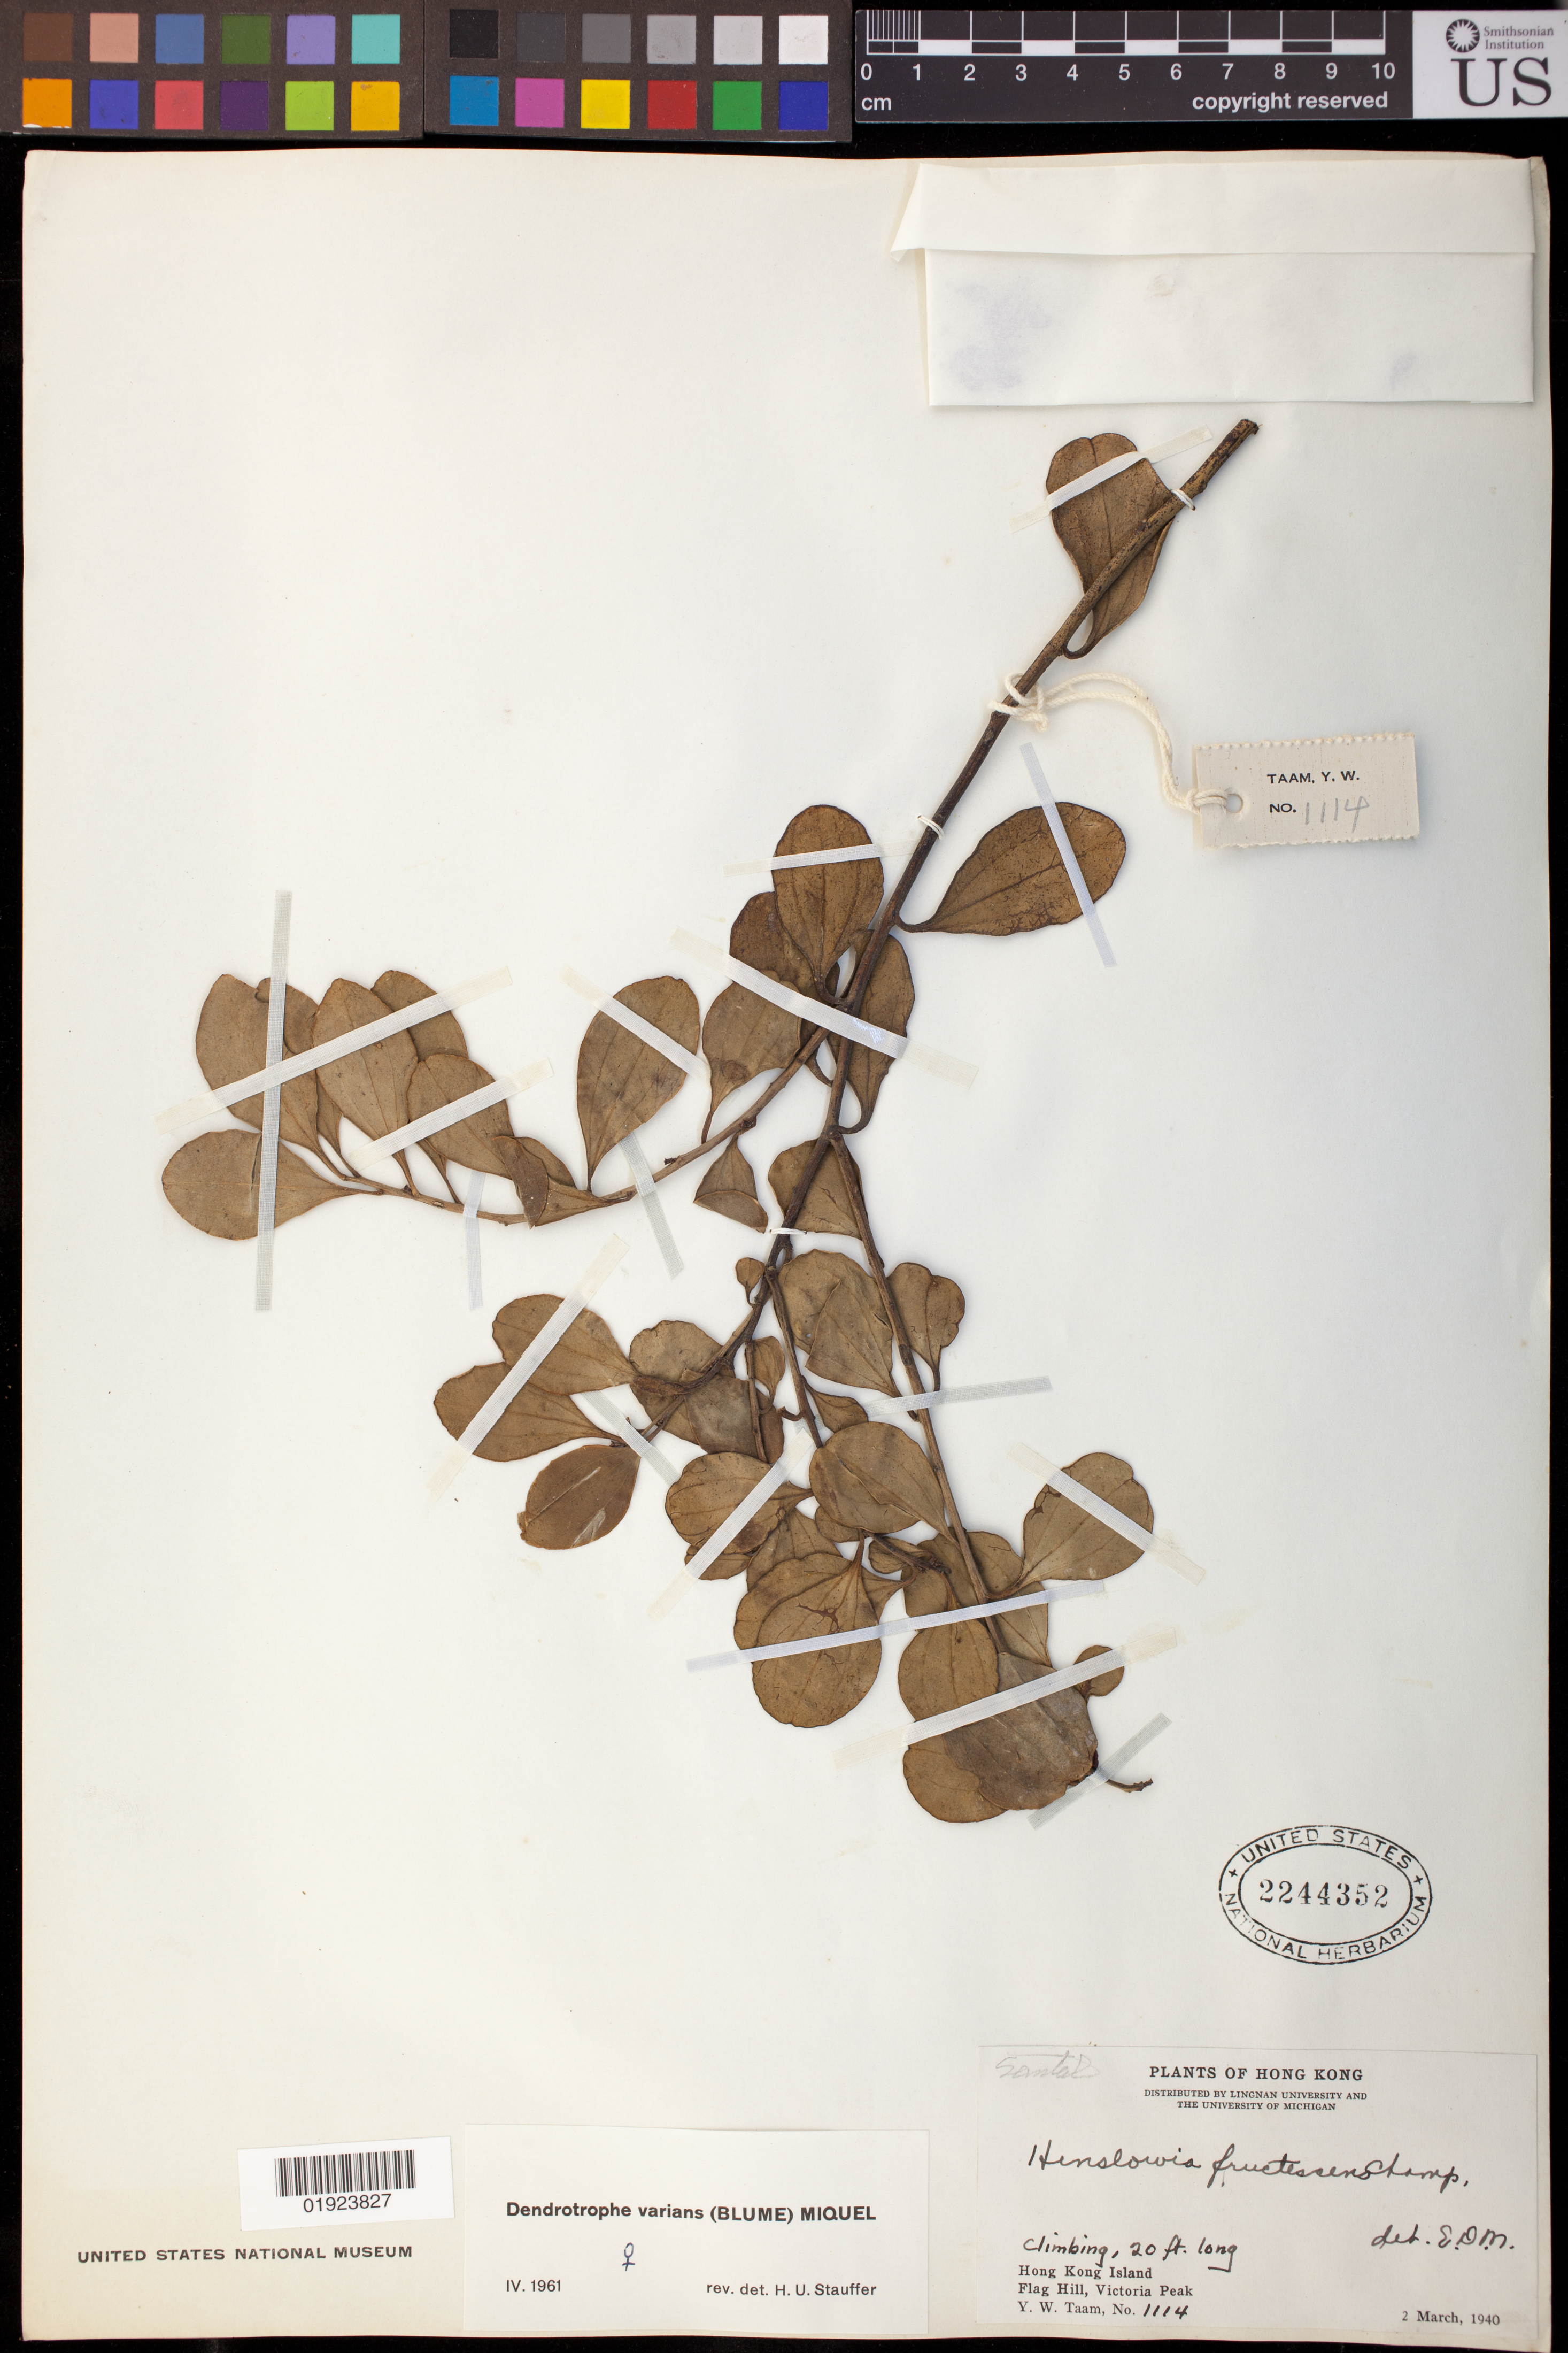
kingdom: Plantae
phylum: Tracheophyta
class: Magnoliopsida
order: Santalales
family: Amphorogynaceae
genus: Dendrotrophe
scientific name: Dendrotrophe varians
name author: (Blume) Miq.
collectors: Y. W. Taam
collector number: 1114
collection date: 1940-03-02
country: China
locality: Flag Hill, Victoria Peak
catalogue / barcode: US 2244352